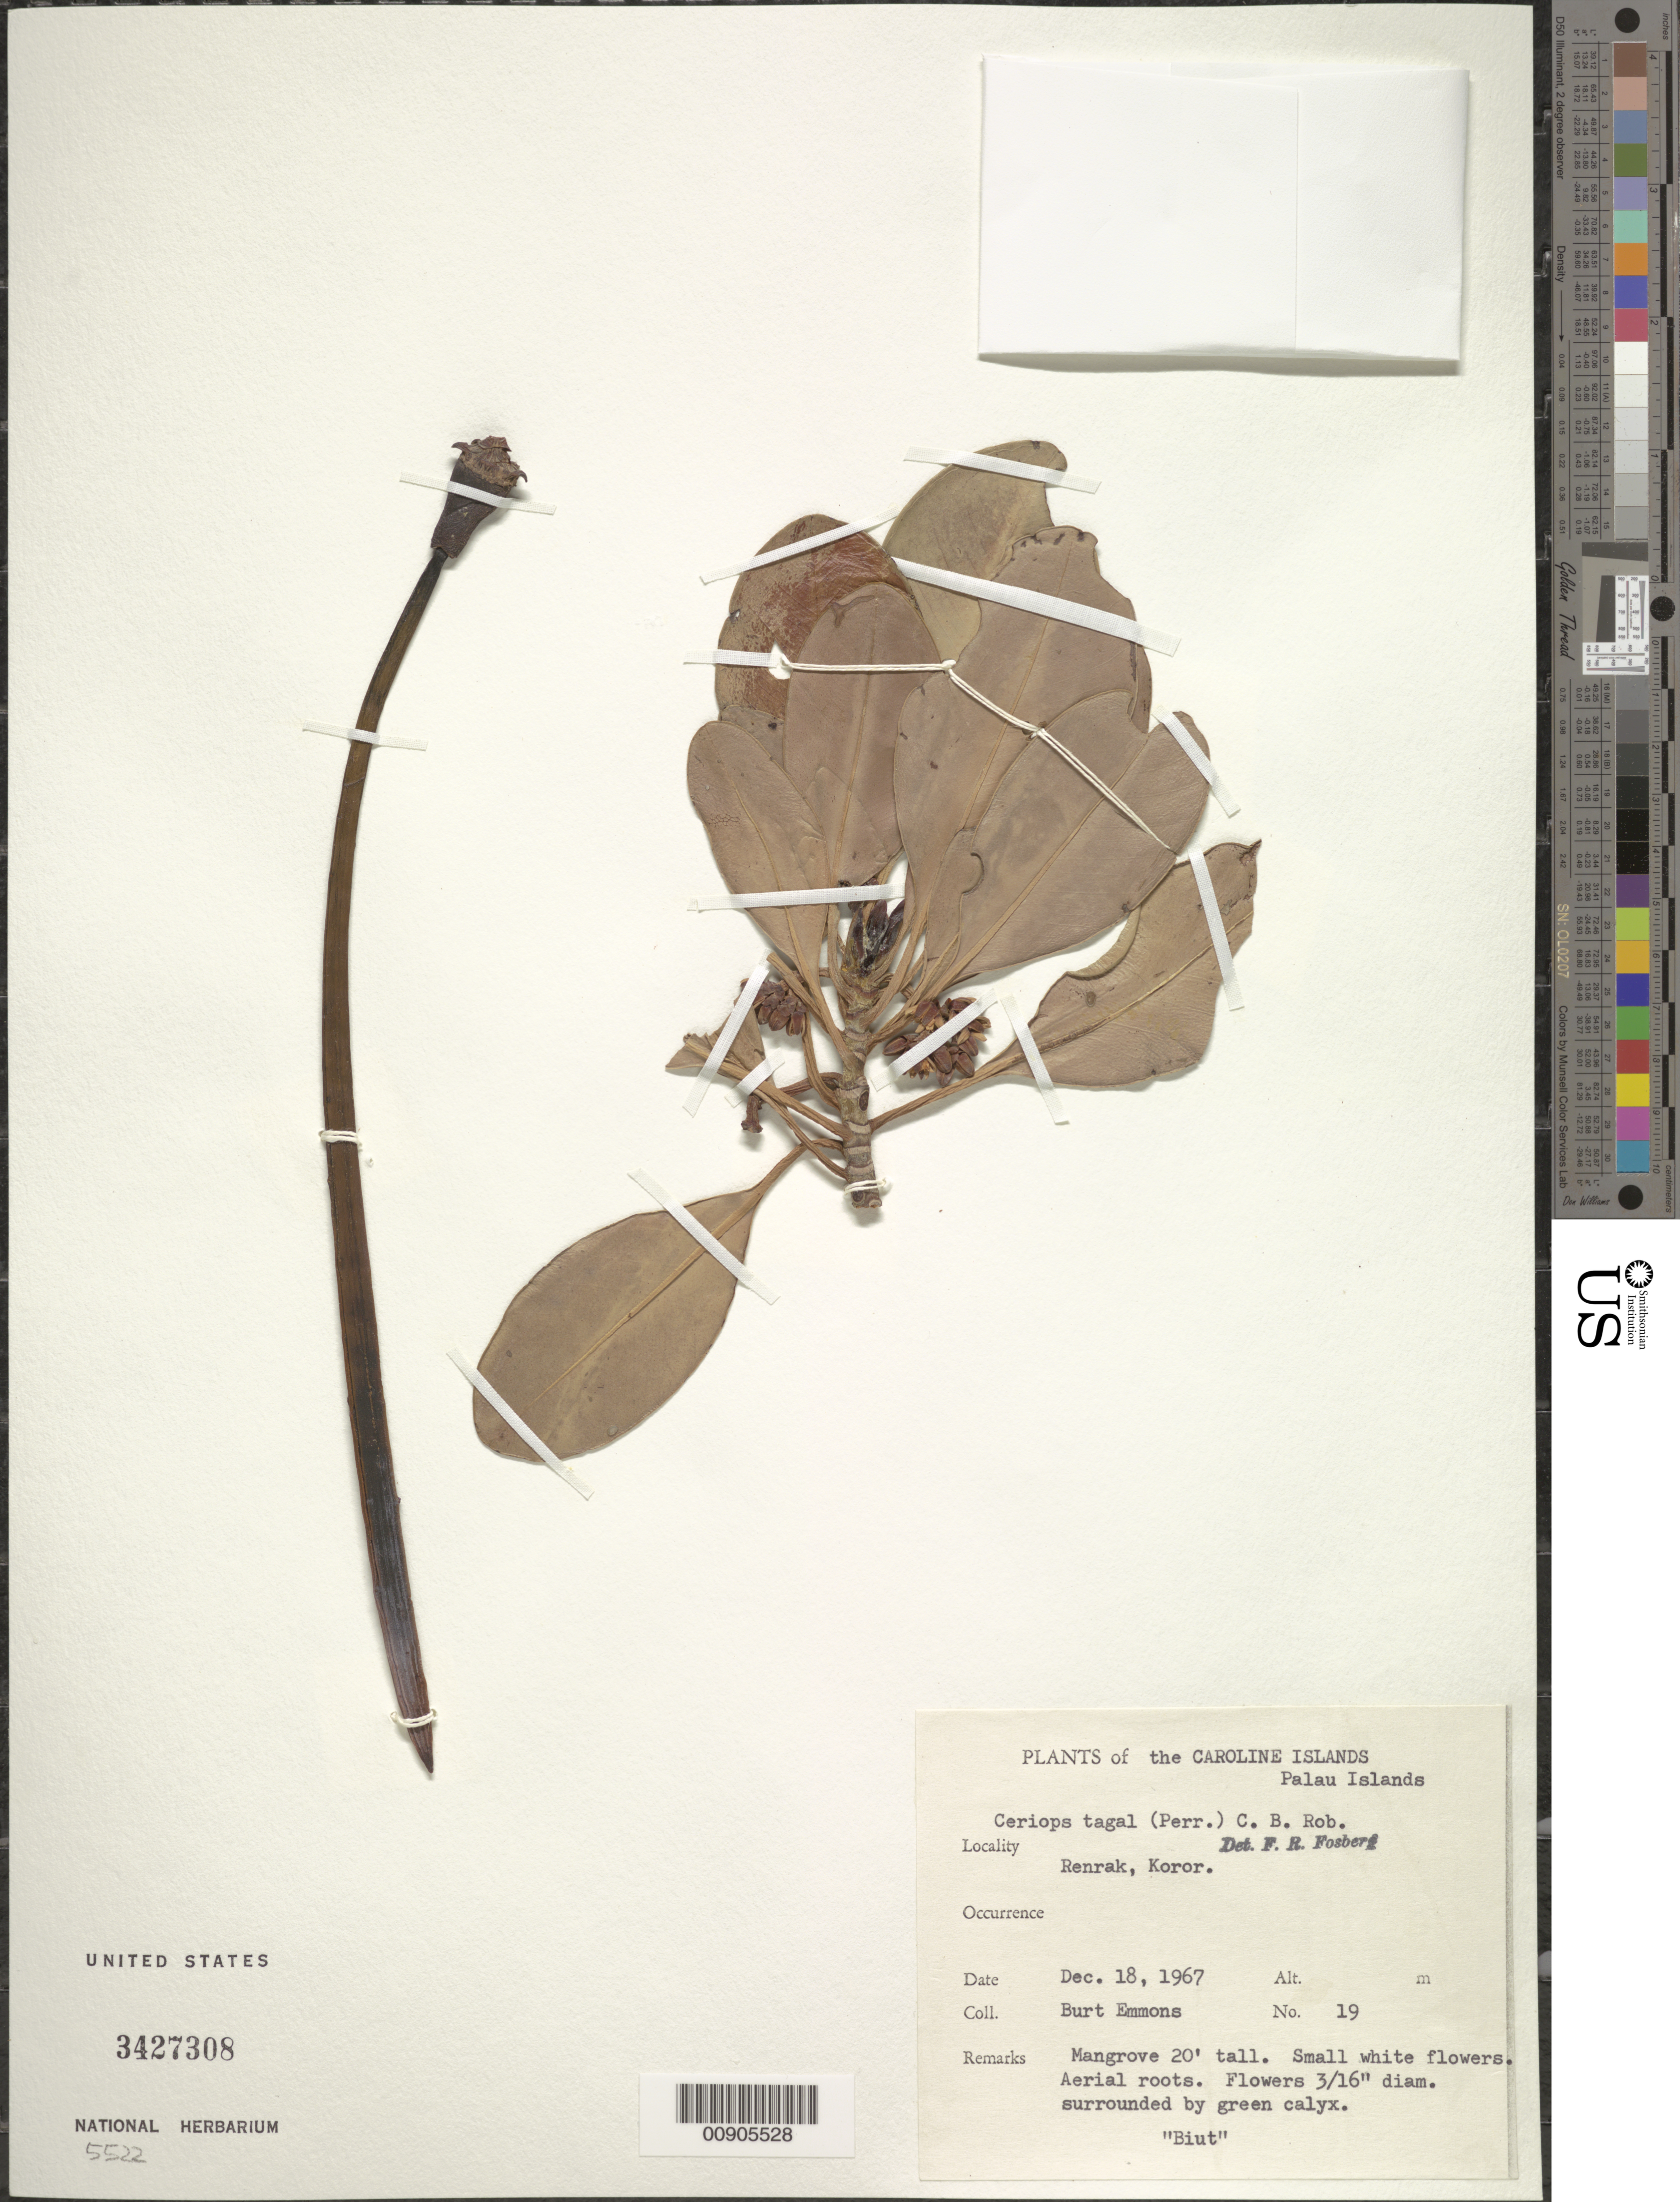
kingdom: Plantae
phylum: Tracheophyta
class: Magnoliopsida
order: Malpighiales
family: Rhizophoraceae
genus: Ceriops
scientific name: Ceriops tagal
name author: (Perr.) C.B. Rob.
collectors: B. Emmons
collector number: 19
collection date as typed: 18 Dec 1967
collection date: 1967-12-18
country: Palau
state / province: Koror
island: Oreor (Koror)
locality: Renrak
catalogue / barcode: US 3427308